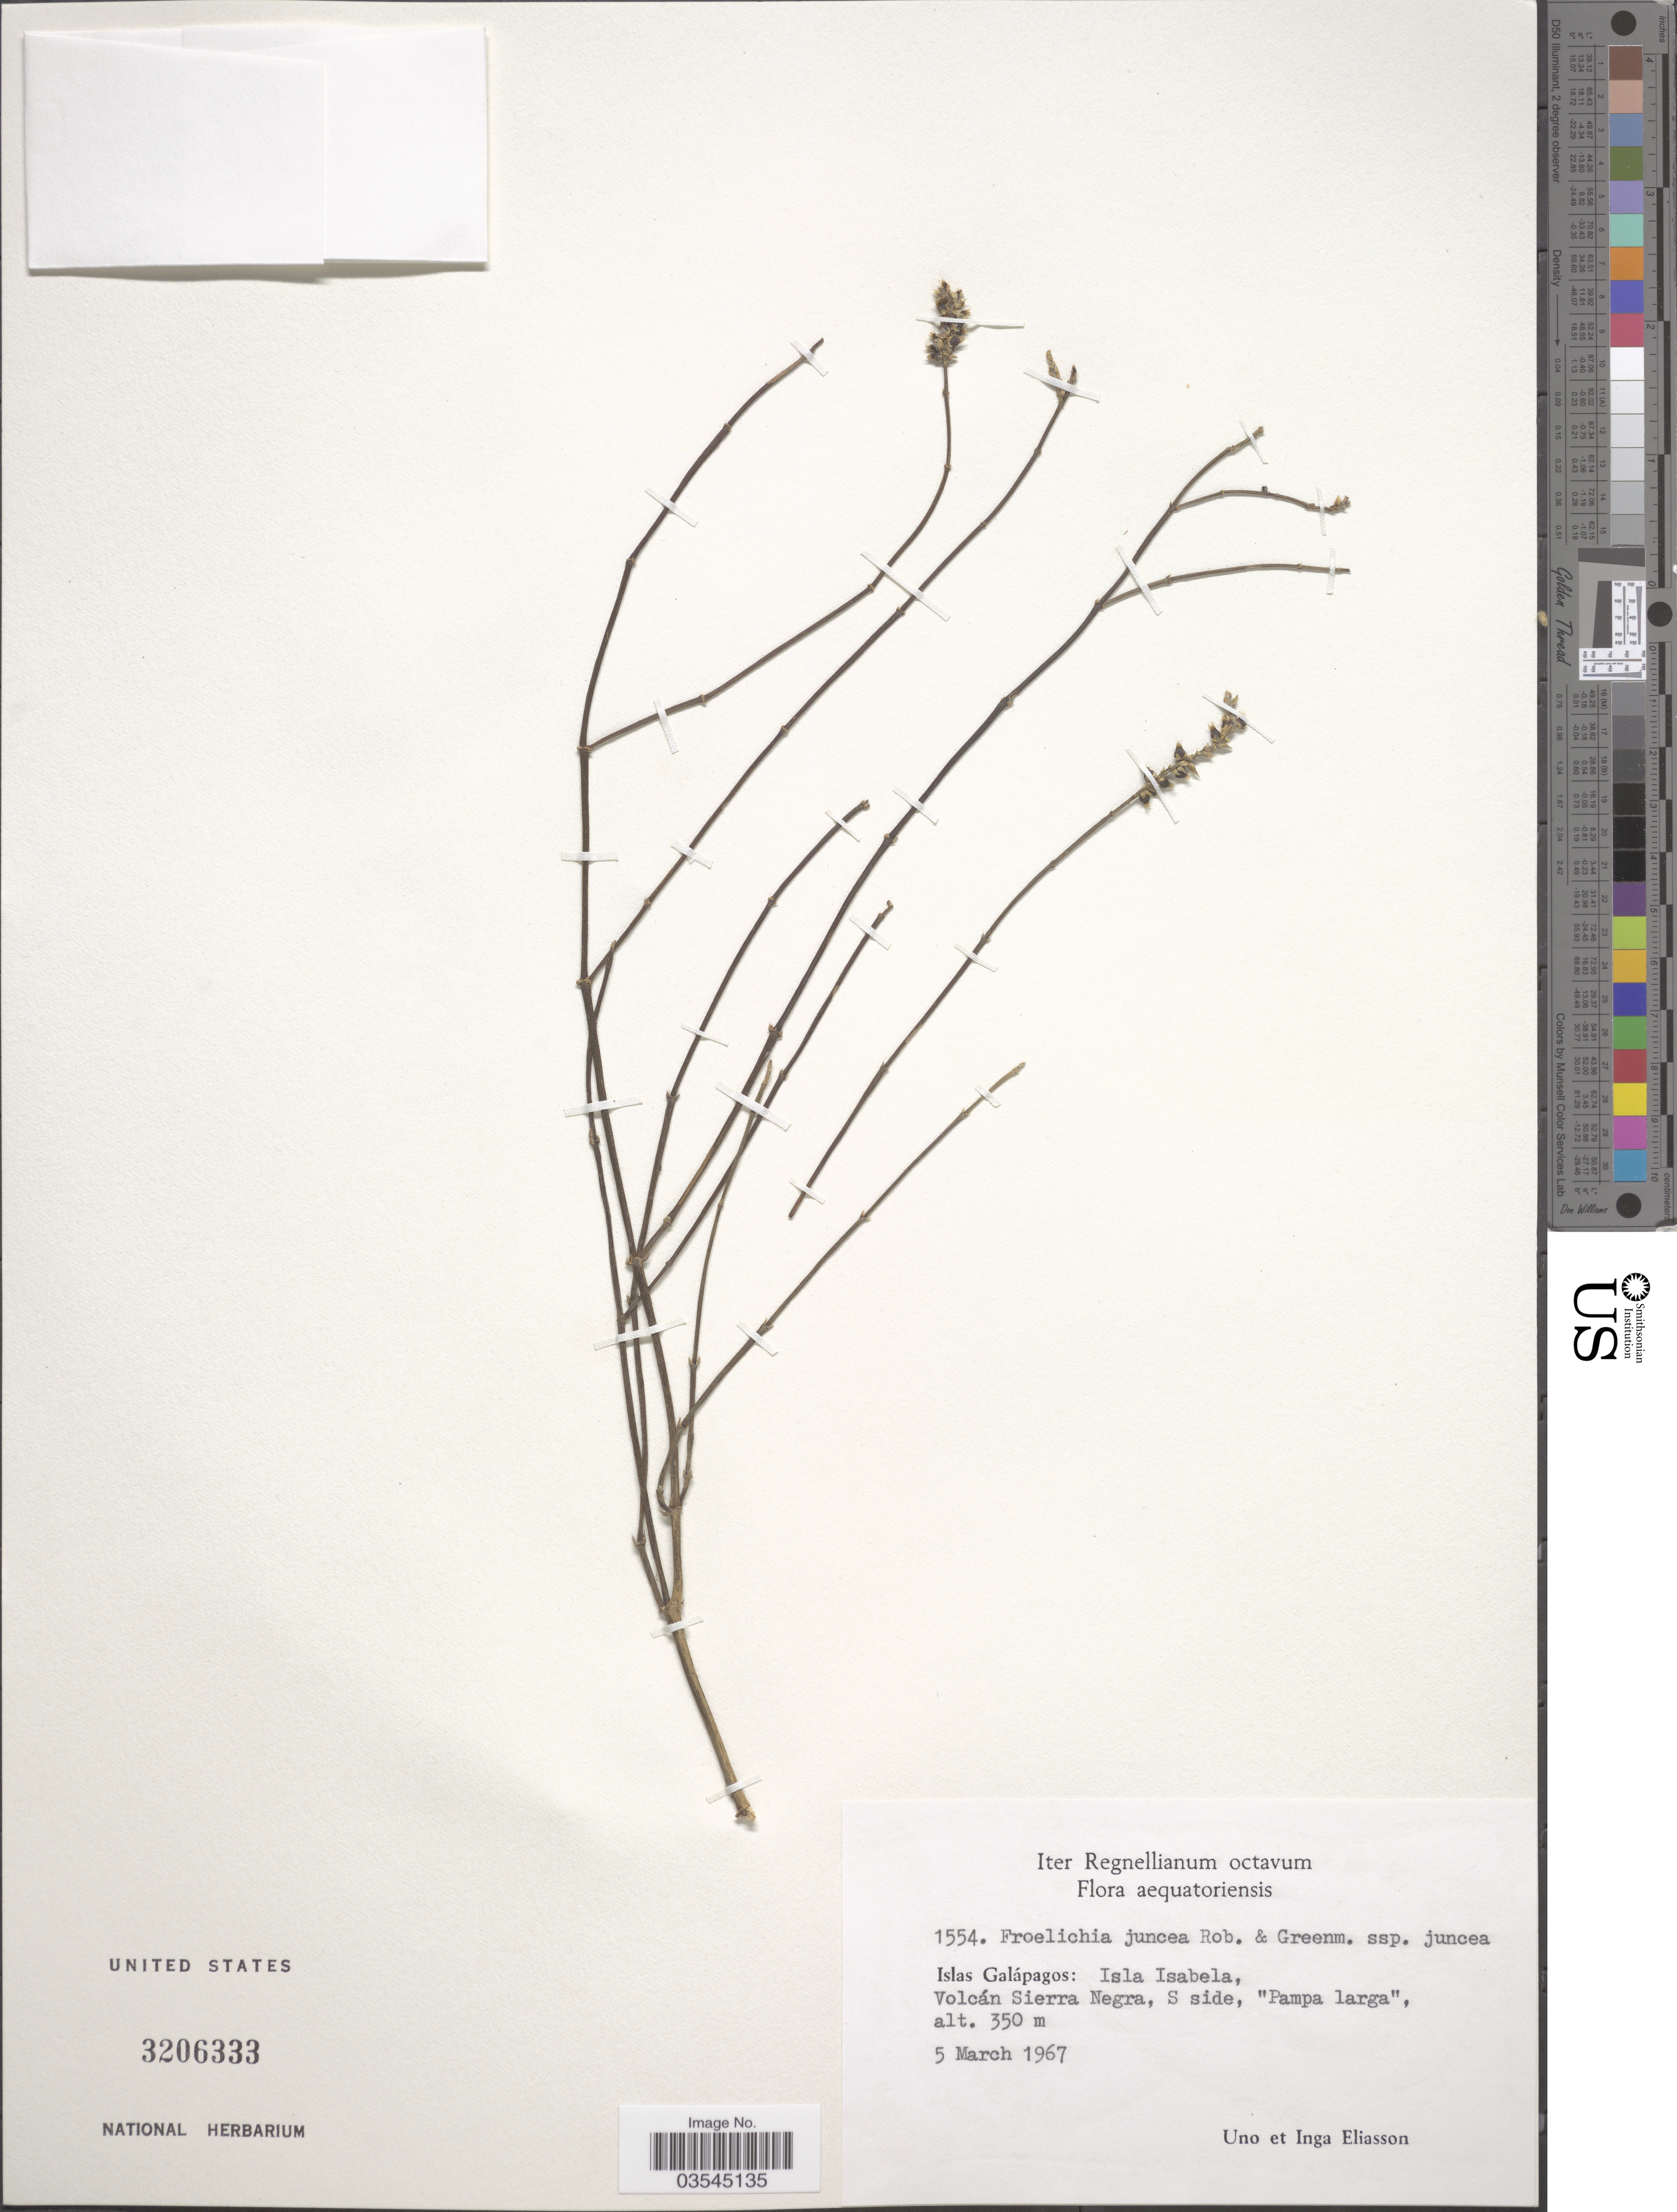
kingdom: Plantae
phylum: Tracheophyta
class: Magnoliopsida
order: Caryophyllales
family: Amaranthaceae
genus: Froelichia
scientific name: Froelichia juncea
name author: B.L. Rob. & Greenm.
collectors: U. Eliasson & I. Eliasson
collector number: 1554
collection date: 1967-03-05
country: Ecuador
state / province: Colón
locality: Islas Galápagos: Isla Isabela, Volcán Sierra Negra, S side, "Pampa larga".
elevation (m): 350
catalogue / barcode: US 3206333